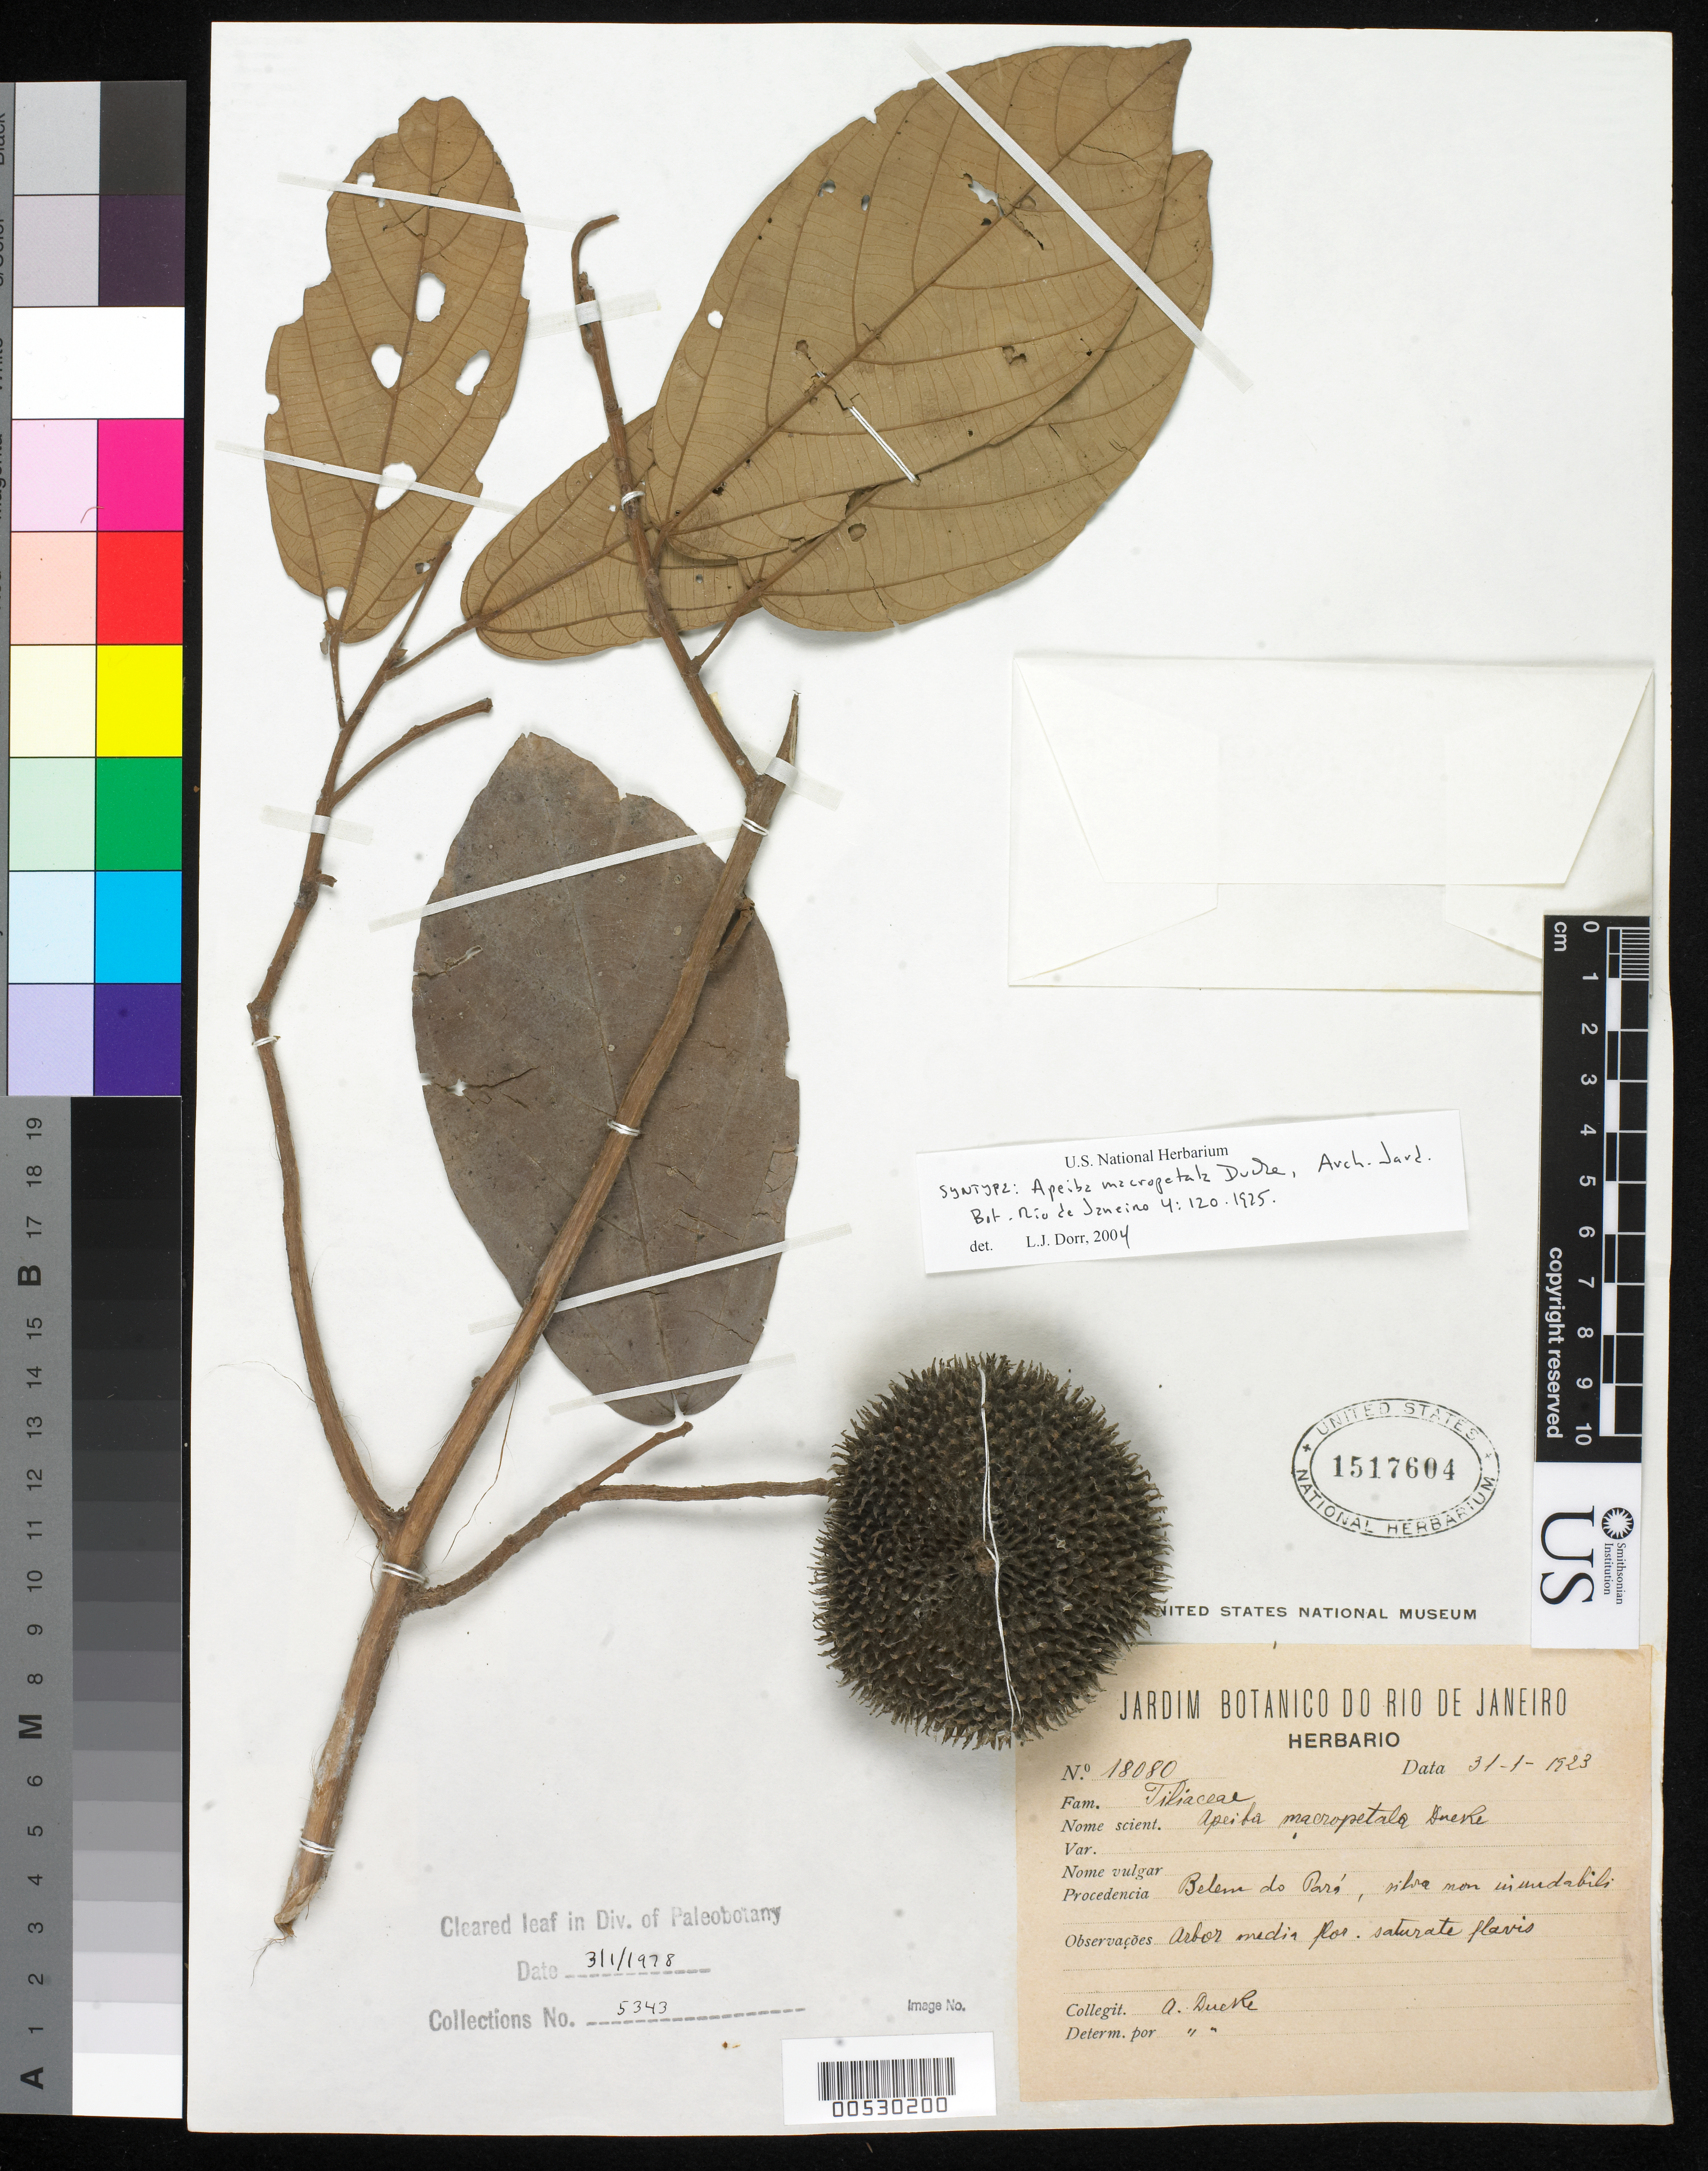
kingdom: Plantae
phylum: Tracheophyta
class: Magnoliopsida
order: Malvales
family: Malvaceae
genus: Apeiba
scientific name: Apeiba macropetala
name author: Ducke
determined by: Dorr, L. J., (BOT), Smithsonian Institution - National Museum of Natural History (UNITED STATES)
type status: Syntype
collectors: A. Ducke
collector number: Herb. Jard. Bot. Rio 18080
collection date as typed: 31 Jan 1923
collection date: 1923-01-31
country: Brazil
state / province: Pará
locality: Belem do Pará.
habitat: Silva non inundabili.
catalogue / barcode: US 1517604